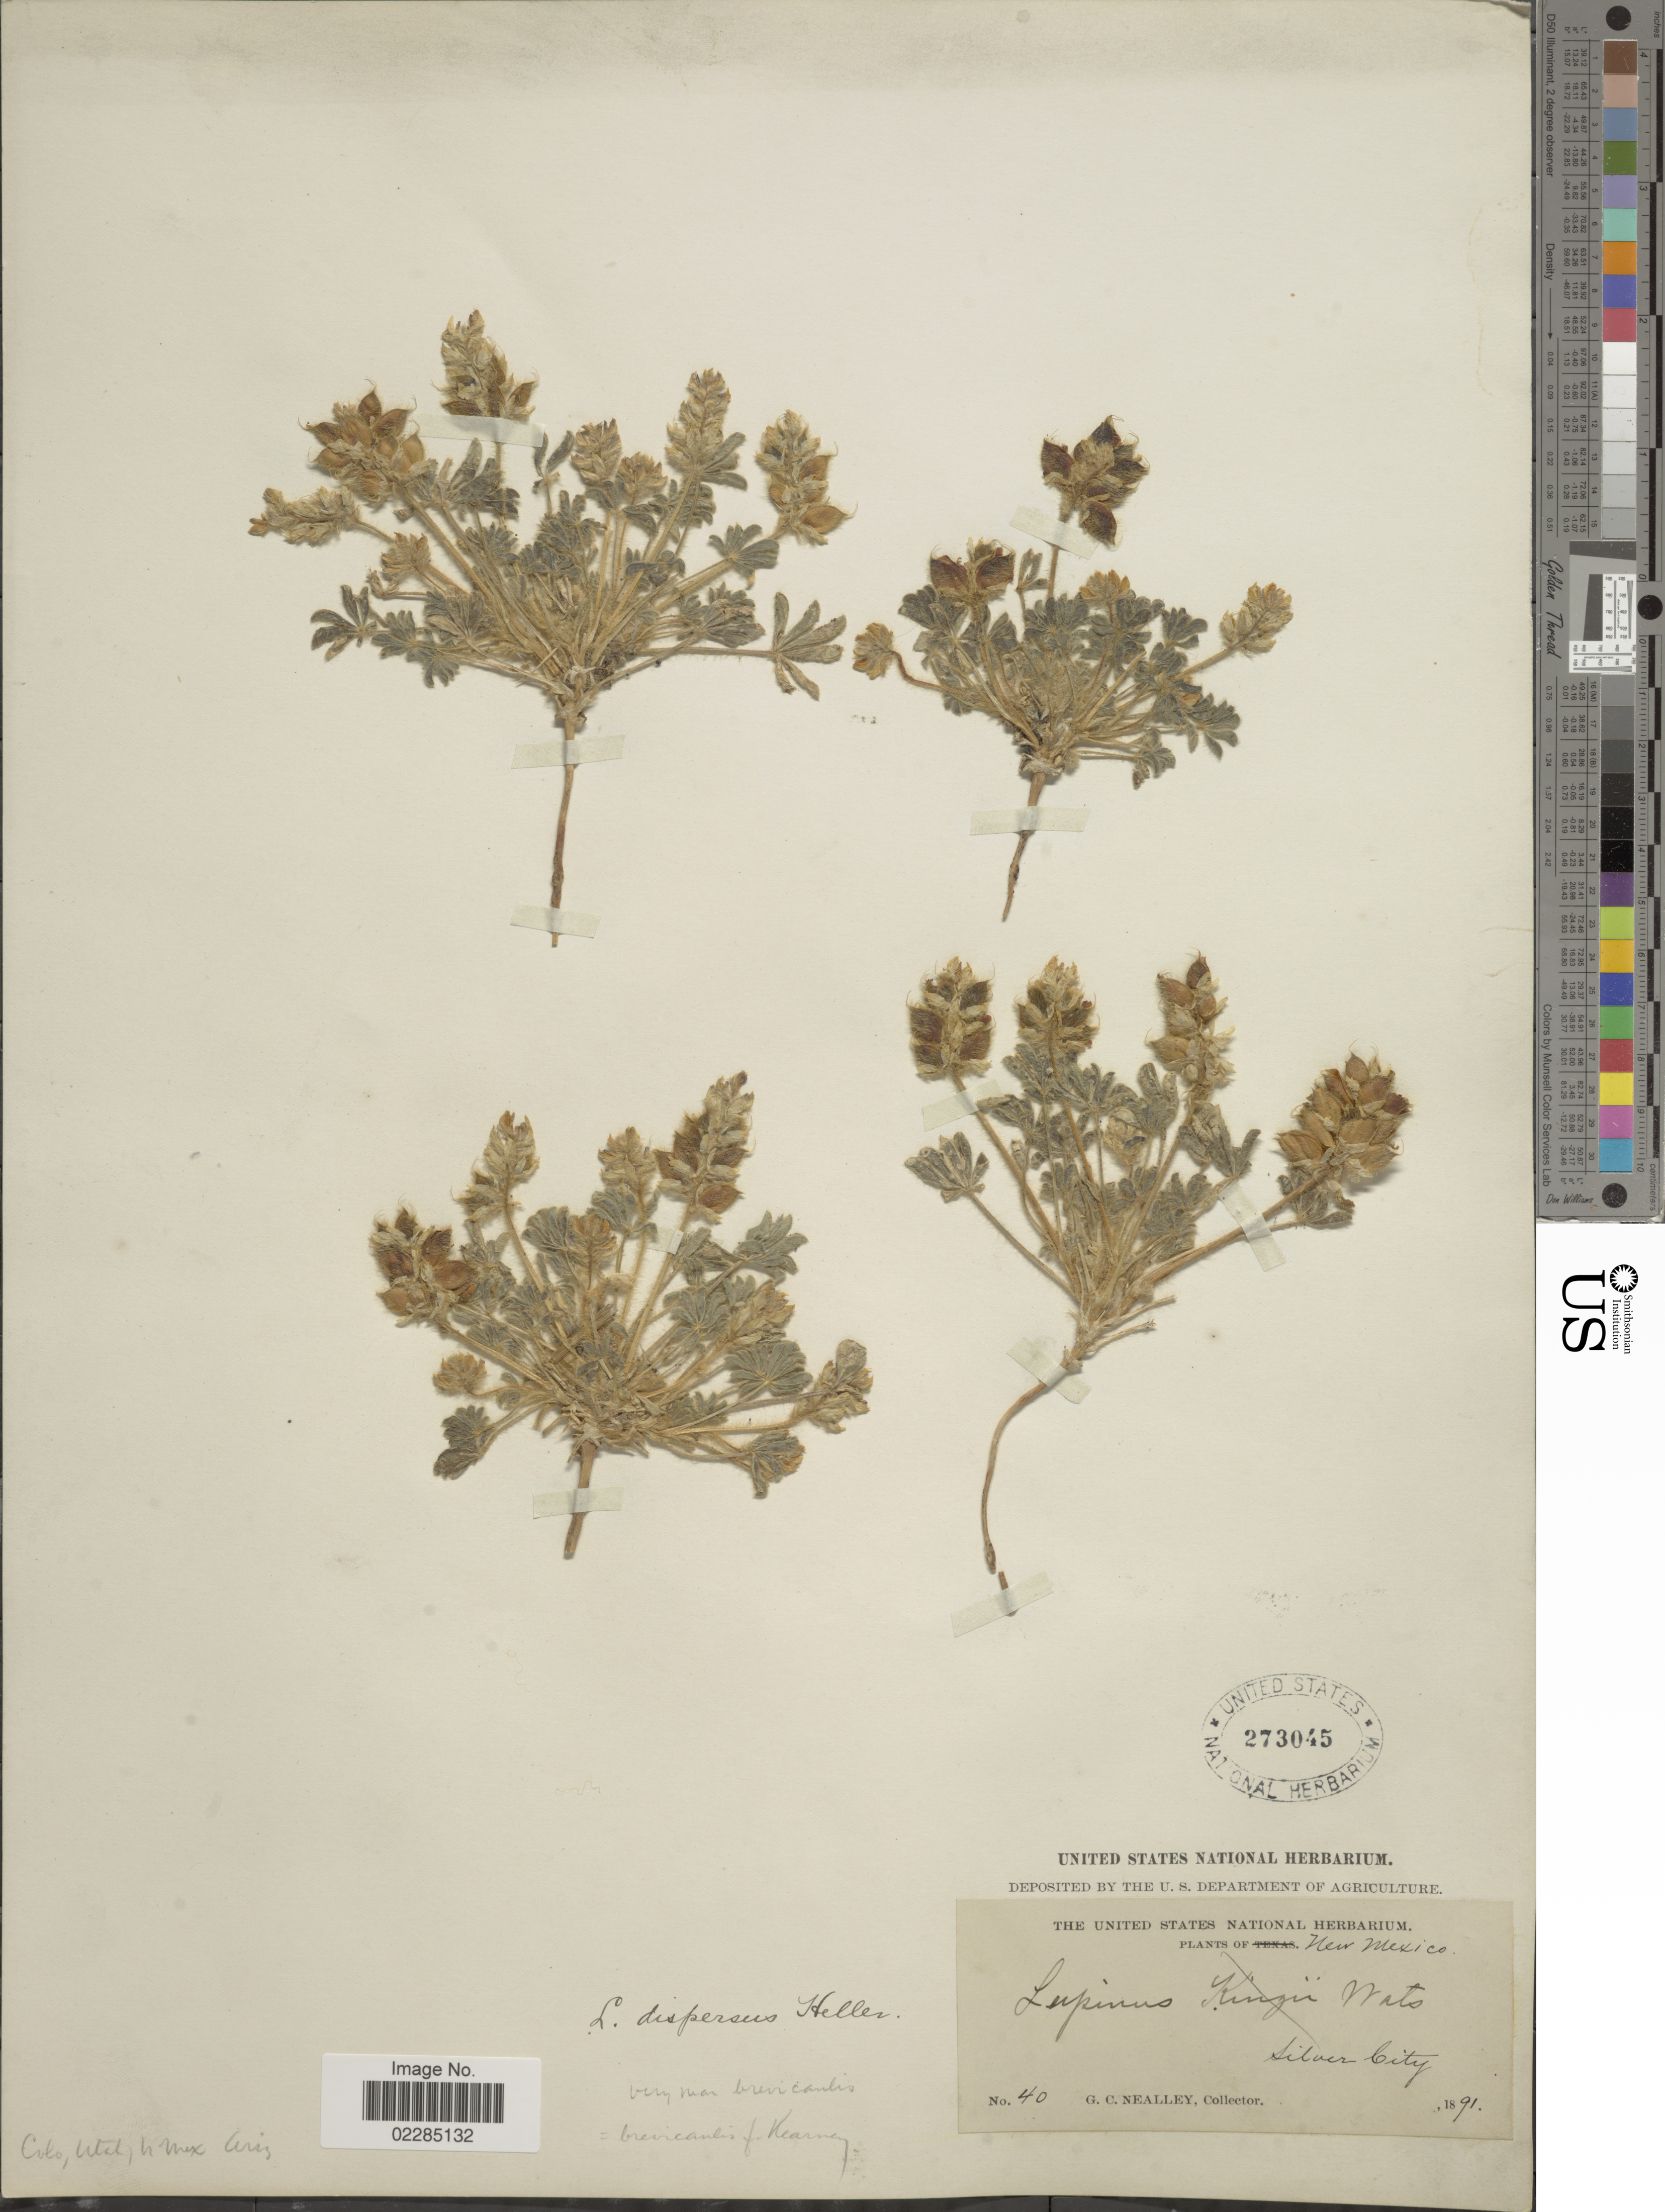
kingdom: Plantae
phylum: Tracheophyta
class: Magnoliopsida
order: Fabales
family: Fabaceae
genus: Lupinus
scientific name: Lupinus dispersus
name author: A. Heller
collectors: G. C. Nealley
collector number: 40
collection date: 1891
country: United States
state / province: New Mexico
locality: Silver City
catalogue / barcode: US 273045